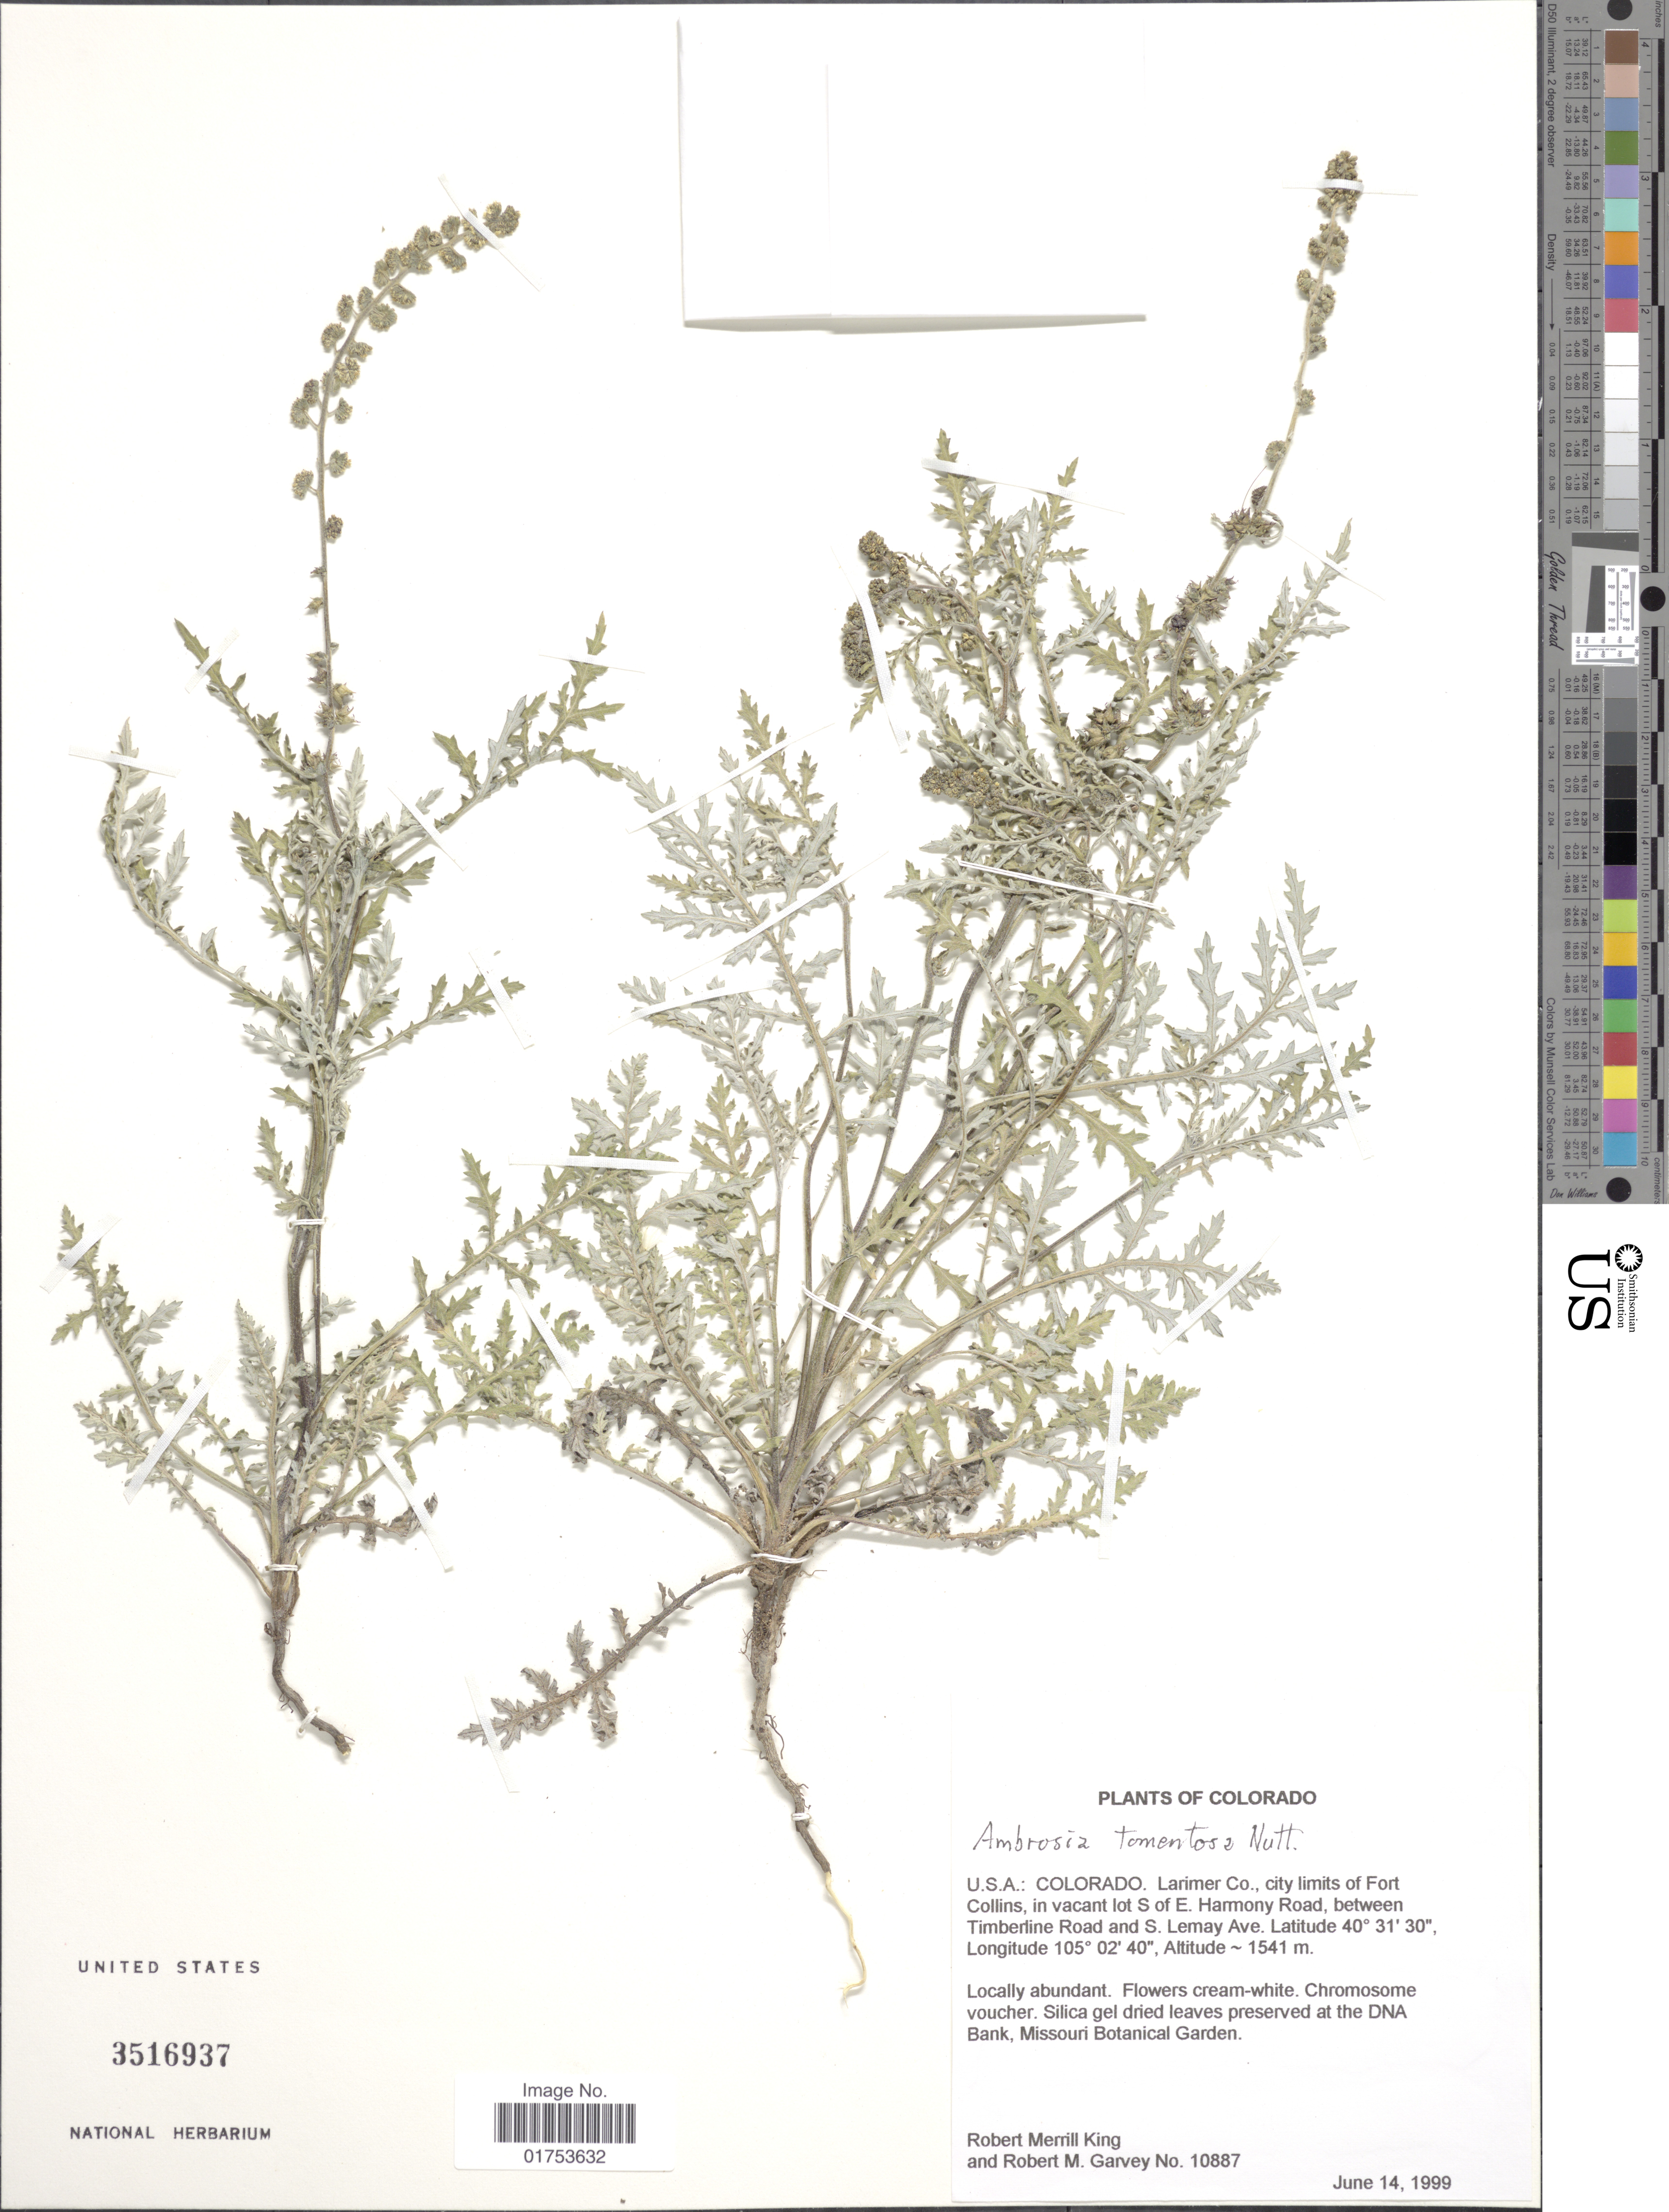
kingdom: Plantae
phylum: Tracheophyta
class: Magnoliopsida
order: Asterales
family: Asteraceae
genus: Ambrosia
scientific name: Ambrosia tomentosa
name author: Nutt.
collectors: R. M. King & R. Garvey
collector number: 10887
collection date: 1999-06-14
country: United States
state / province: Colorado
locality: Larimer Co., city limits of Fort Collins, in vacant lot S of E. Harmony Road, between Timerbline Road and S. Lemay Ave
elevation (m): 1541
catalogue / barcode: US 3516937